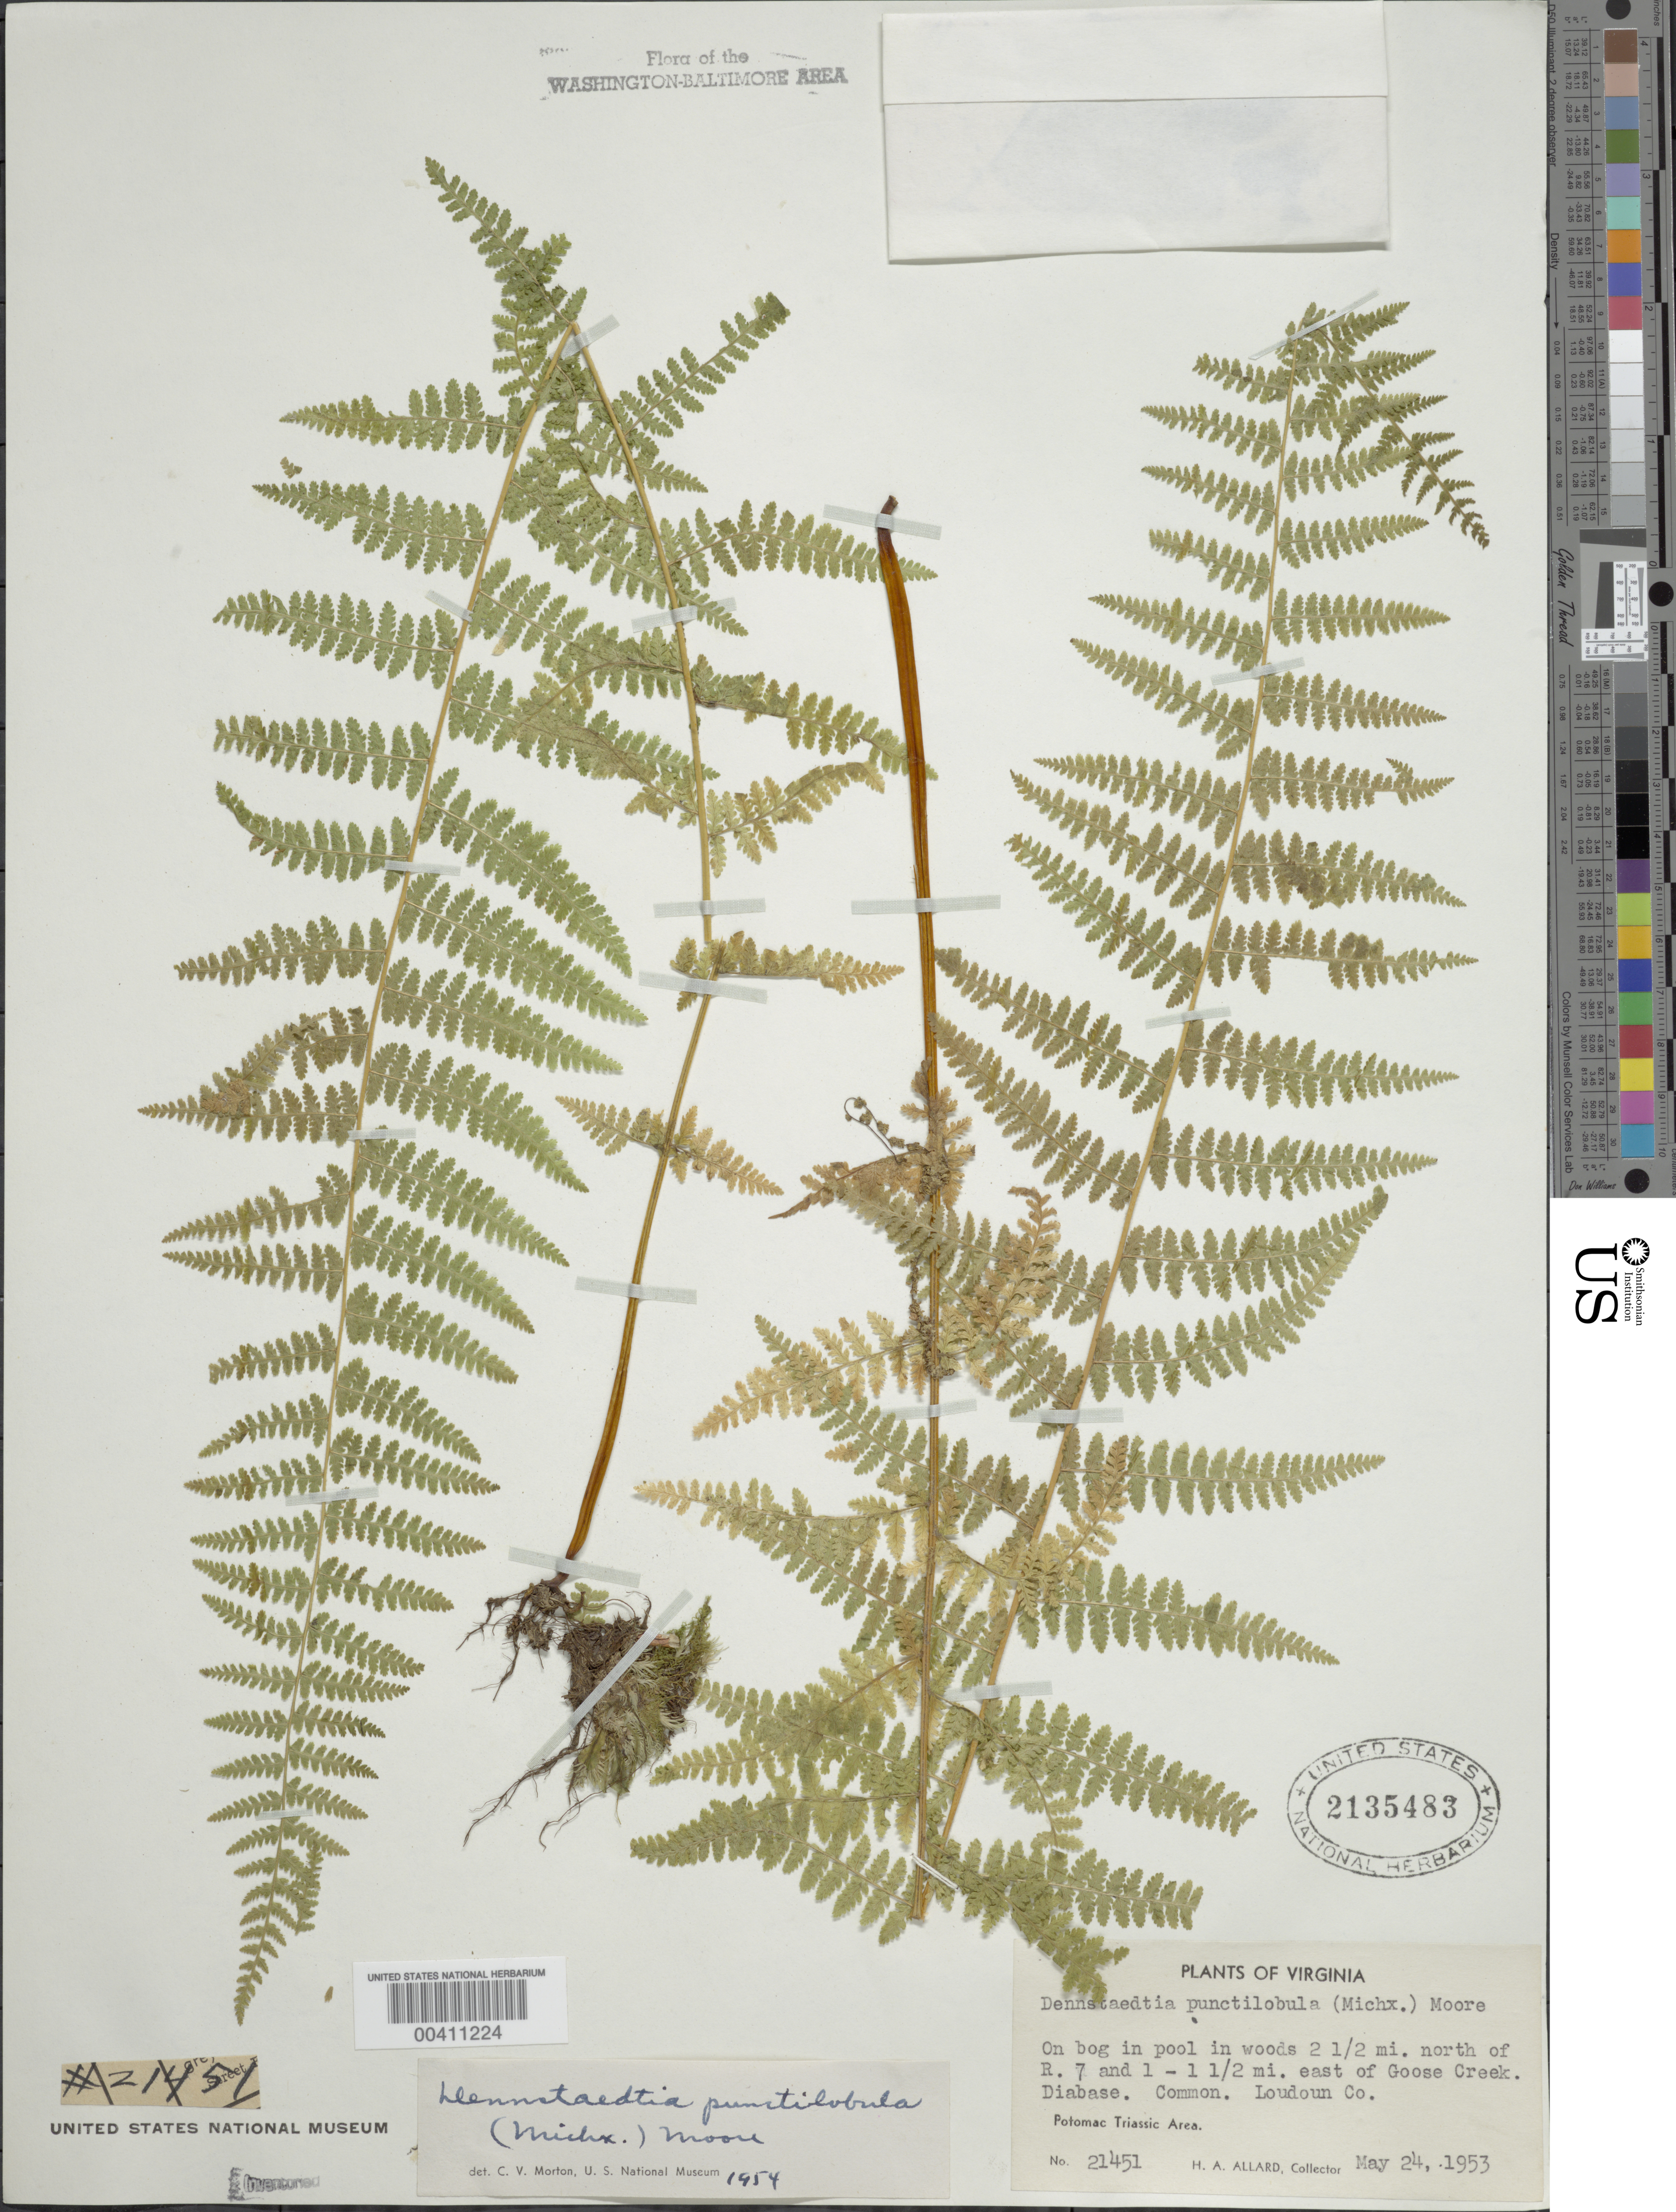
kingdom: Plantae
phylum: Tracheophyta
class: Polypodiopsida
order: Polypodiales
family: Dennstaedtiaceae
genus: Dennstaedtia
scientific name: Dennstaedtia punctilobula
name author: (Michx.) T. Moore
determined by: Morton, C. V.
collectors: H. A. Allard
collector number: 21451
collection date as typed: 24 May 1953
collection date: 1953-05-24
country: United States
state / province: Virginia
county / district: Loudoun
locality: North of Route 7 and east of Goose Creek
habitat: On bog in pool in woods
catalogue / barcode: US 2135483